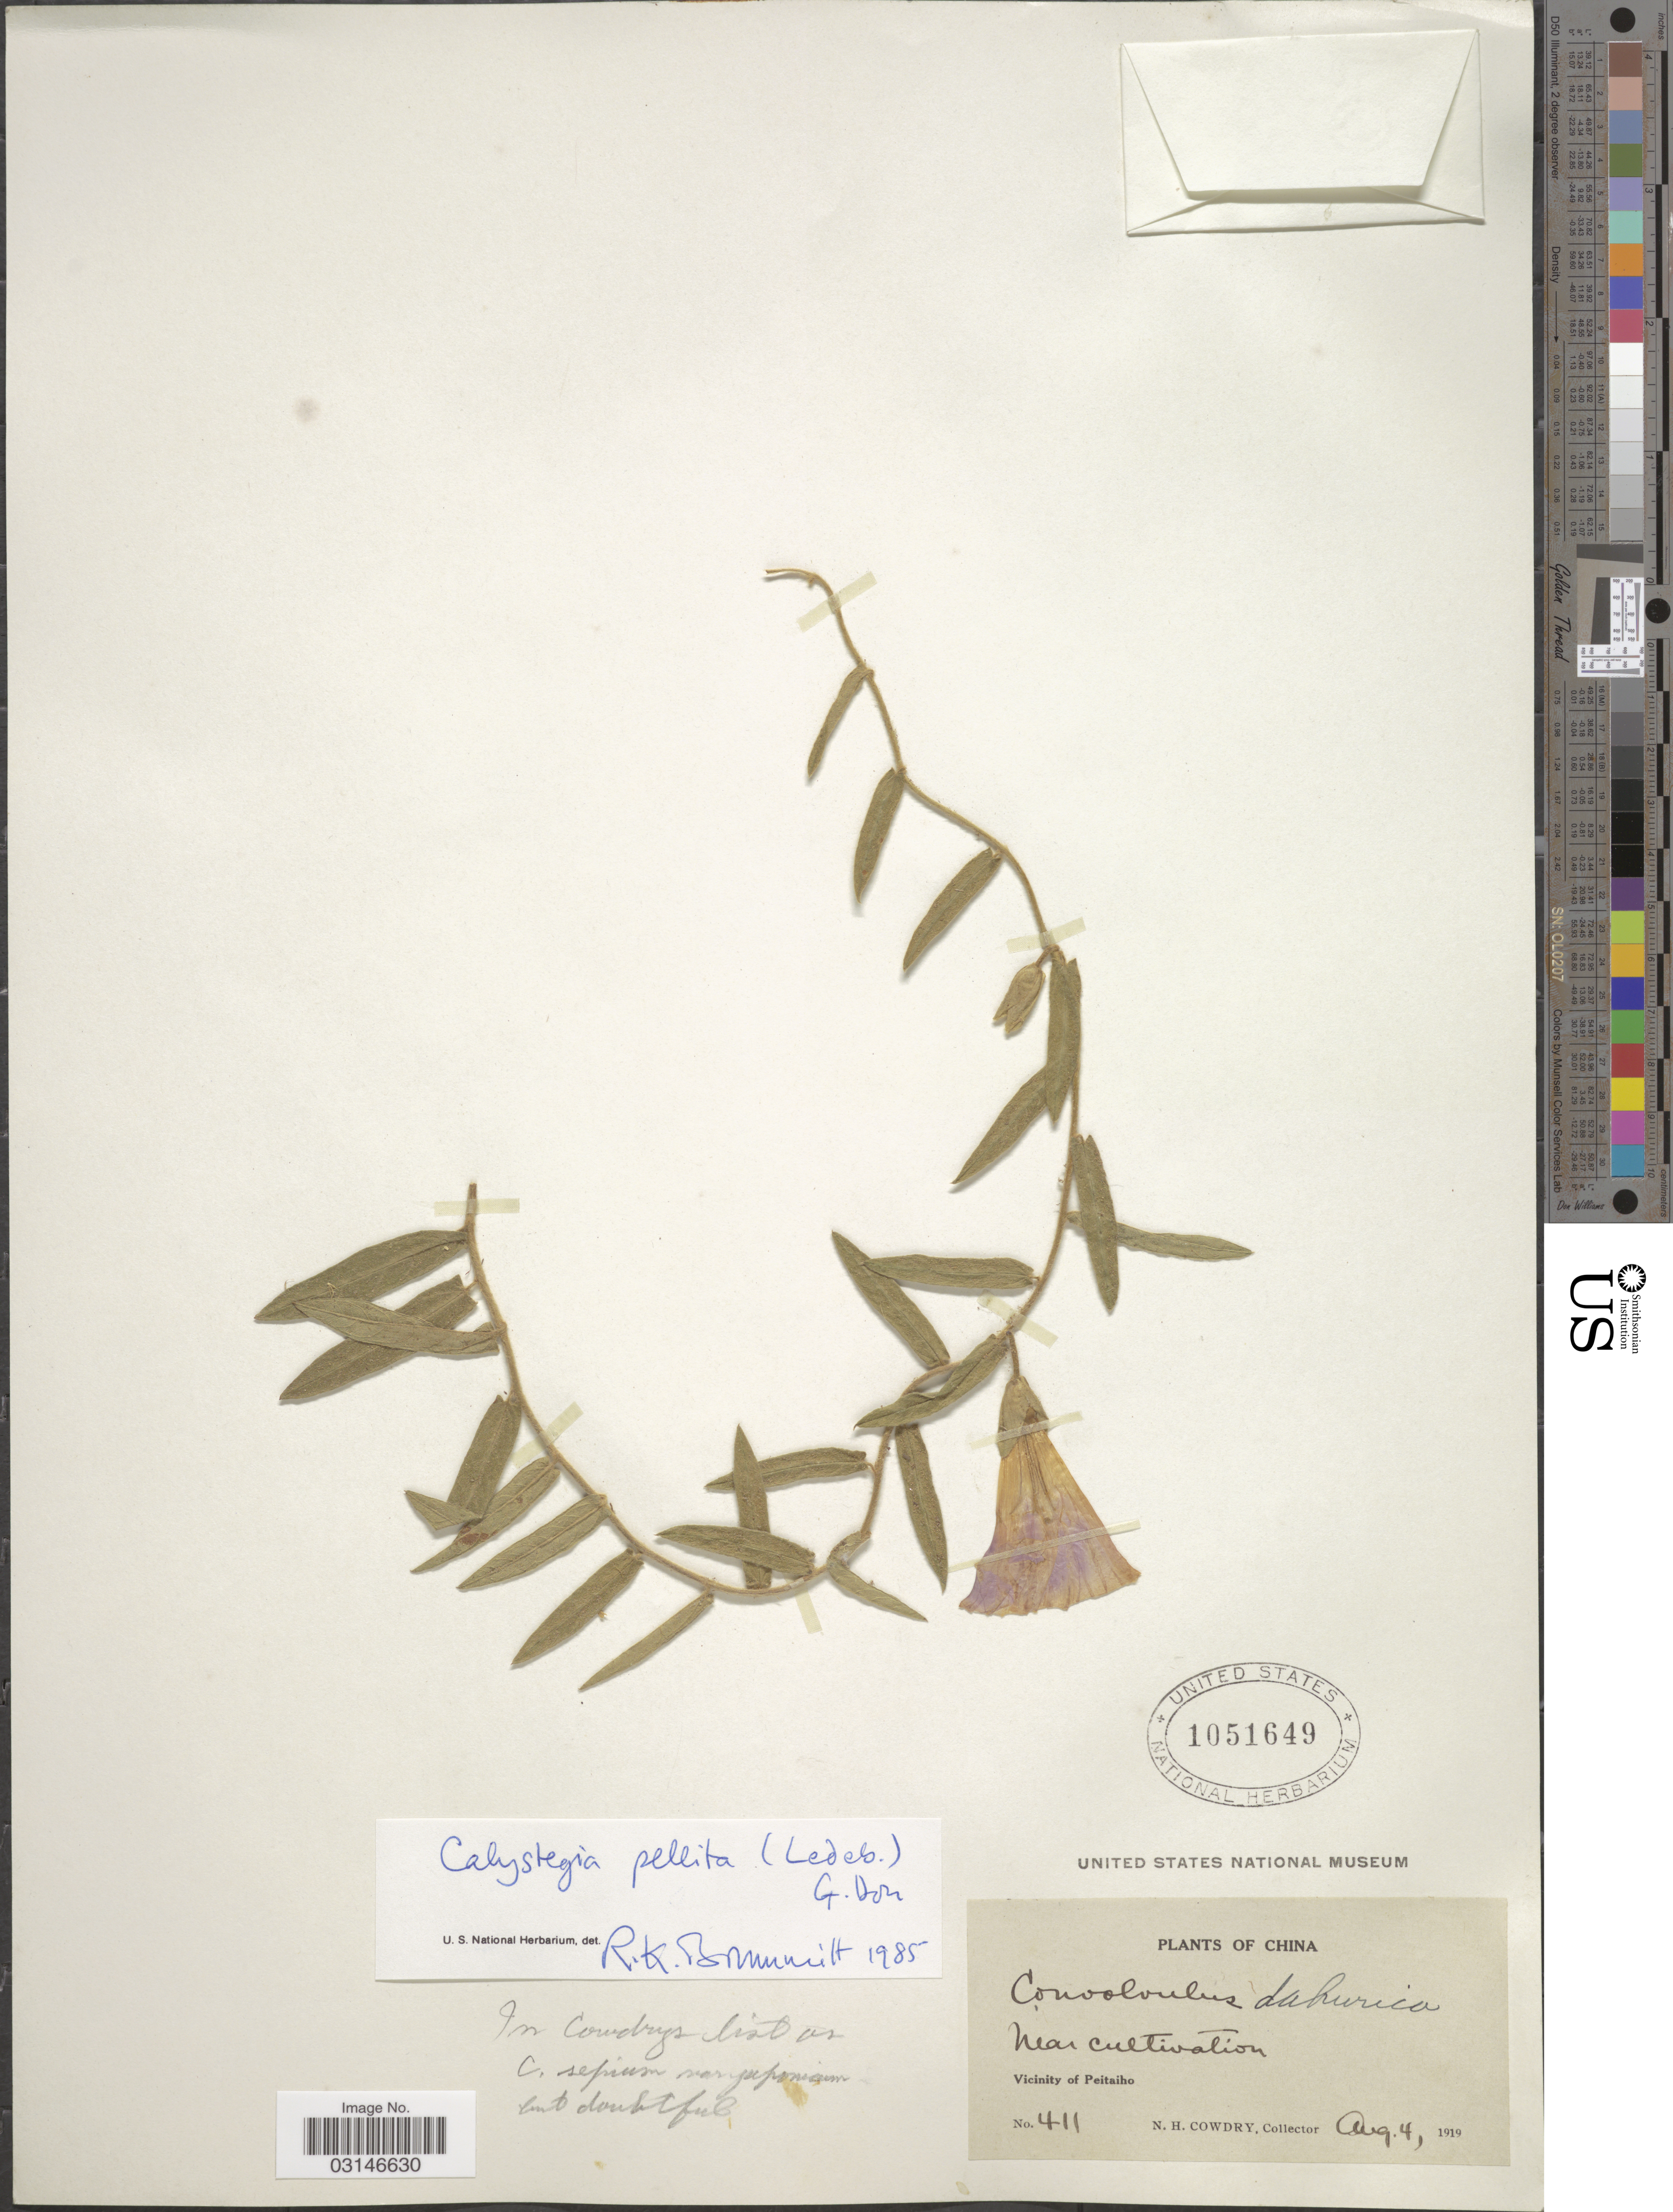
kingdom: Plantae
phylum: Tracheophyta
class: Magnoliopsida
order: Solanales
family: Convolvulaceae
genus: Calystegia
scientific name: Calystegia pellita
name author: (Ledeb.) G. Don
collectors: N. H. Cowdry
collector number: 411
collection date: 1919-08-04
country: China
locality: Near cultivation. Vicinity of Peitaiho.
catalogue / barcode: US 1051649